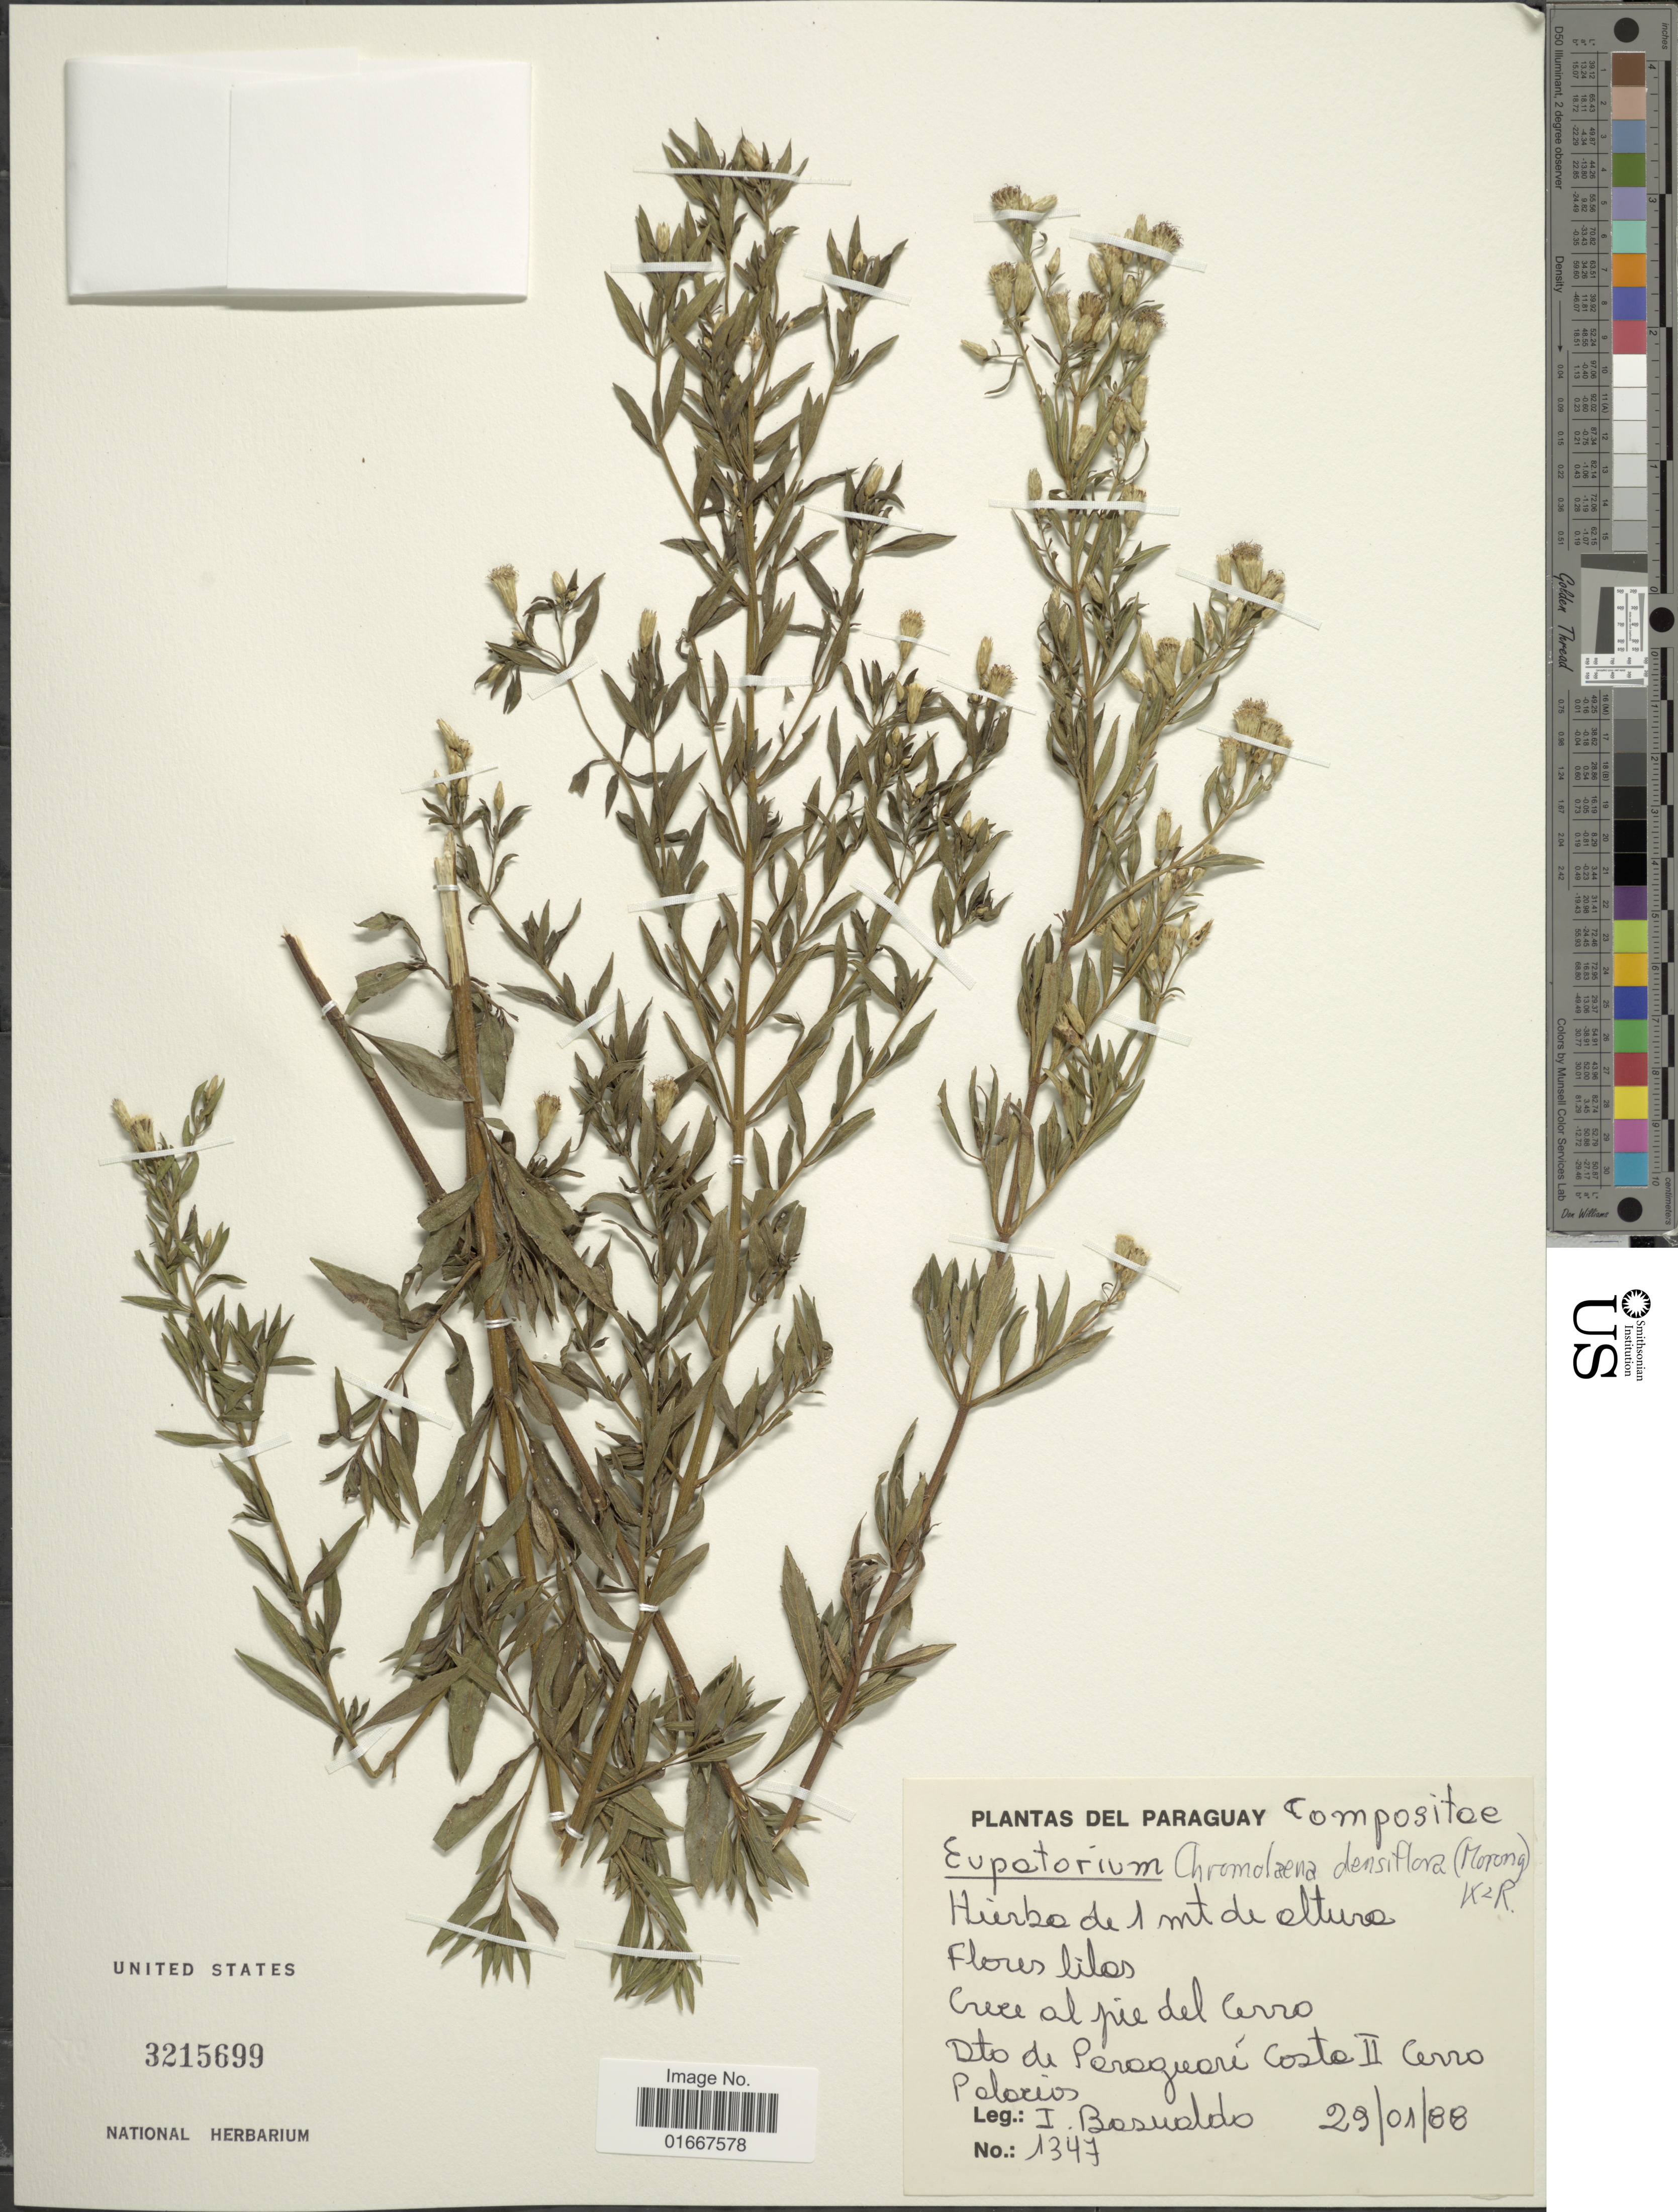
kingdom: Plantae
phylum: Tracheophyta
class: Magnoliopsida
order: Asterales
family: Asteraceae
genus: Chromolaena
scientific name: Chromolaena densiflorum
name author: (Morong) R.M. King & H. Rob.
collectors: I. Basualdo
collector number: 1347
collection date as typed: Transcribed d/m/y: 29/1/88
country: Paraguay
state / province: Paraguari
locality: Crece al pie del Cerro. Costa II Cerro Pelecios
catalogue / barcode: US 3215699